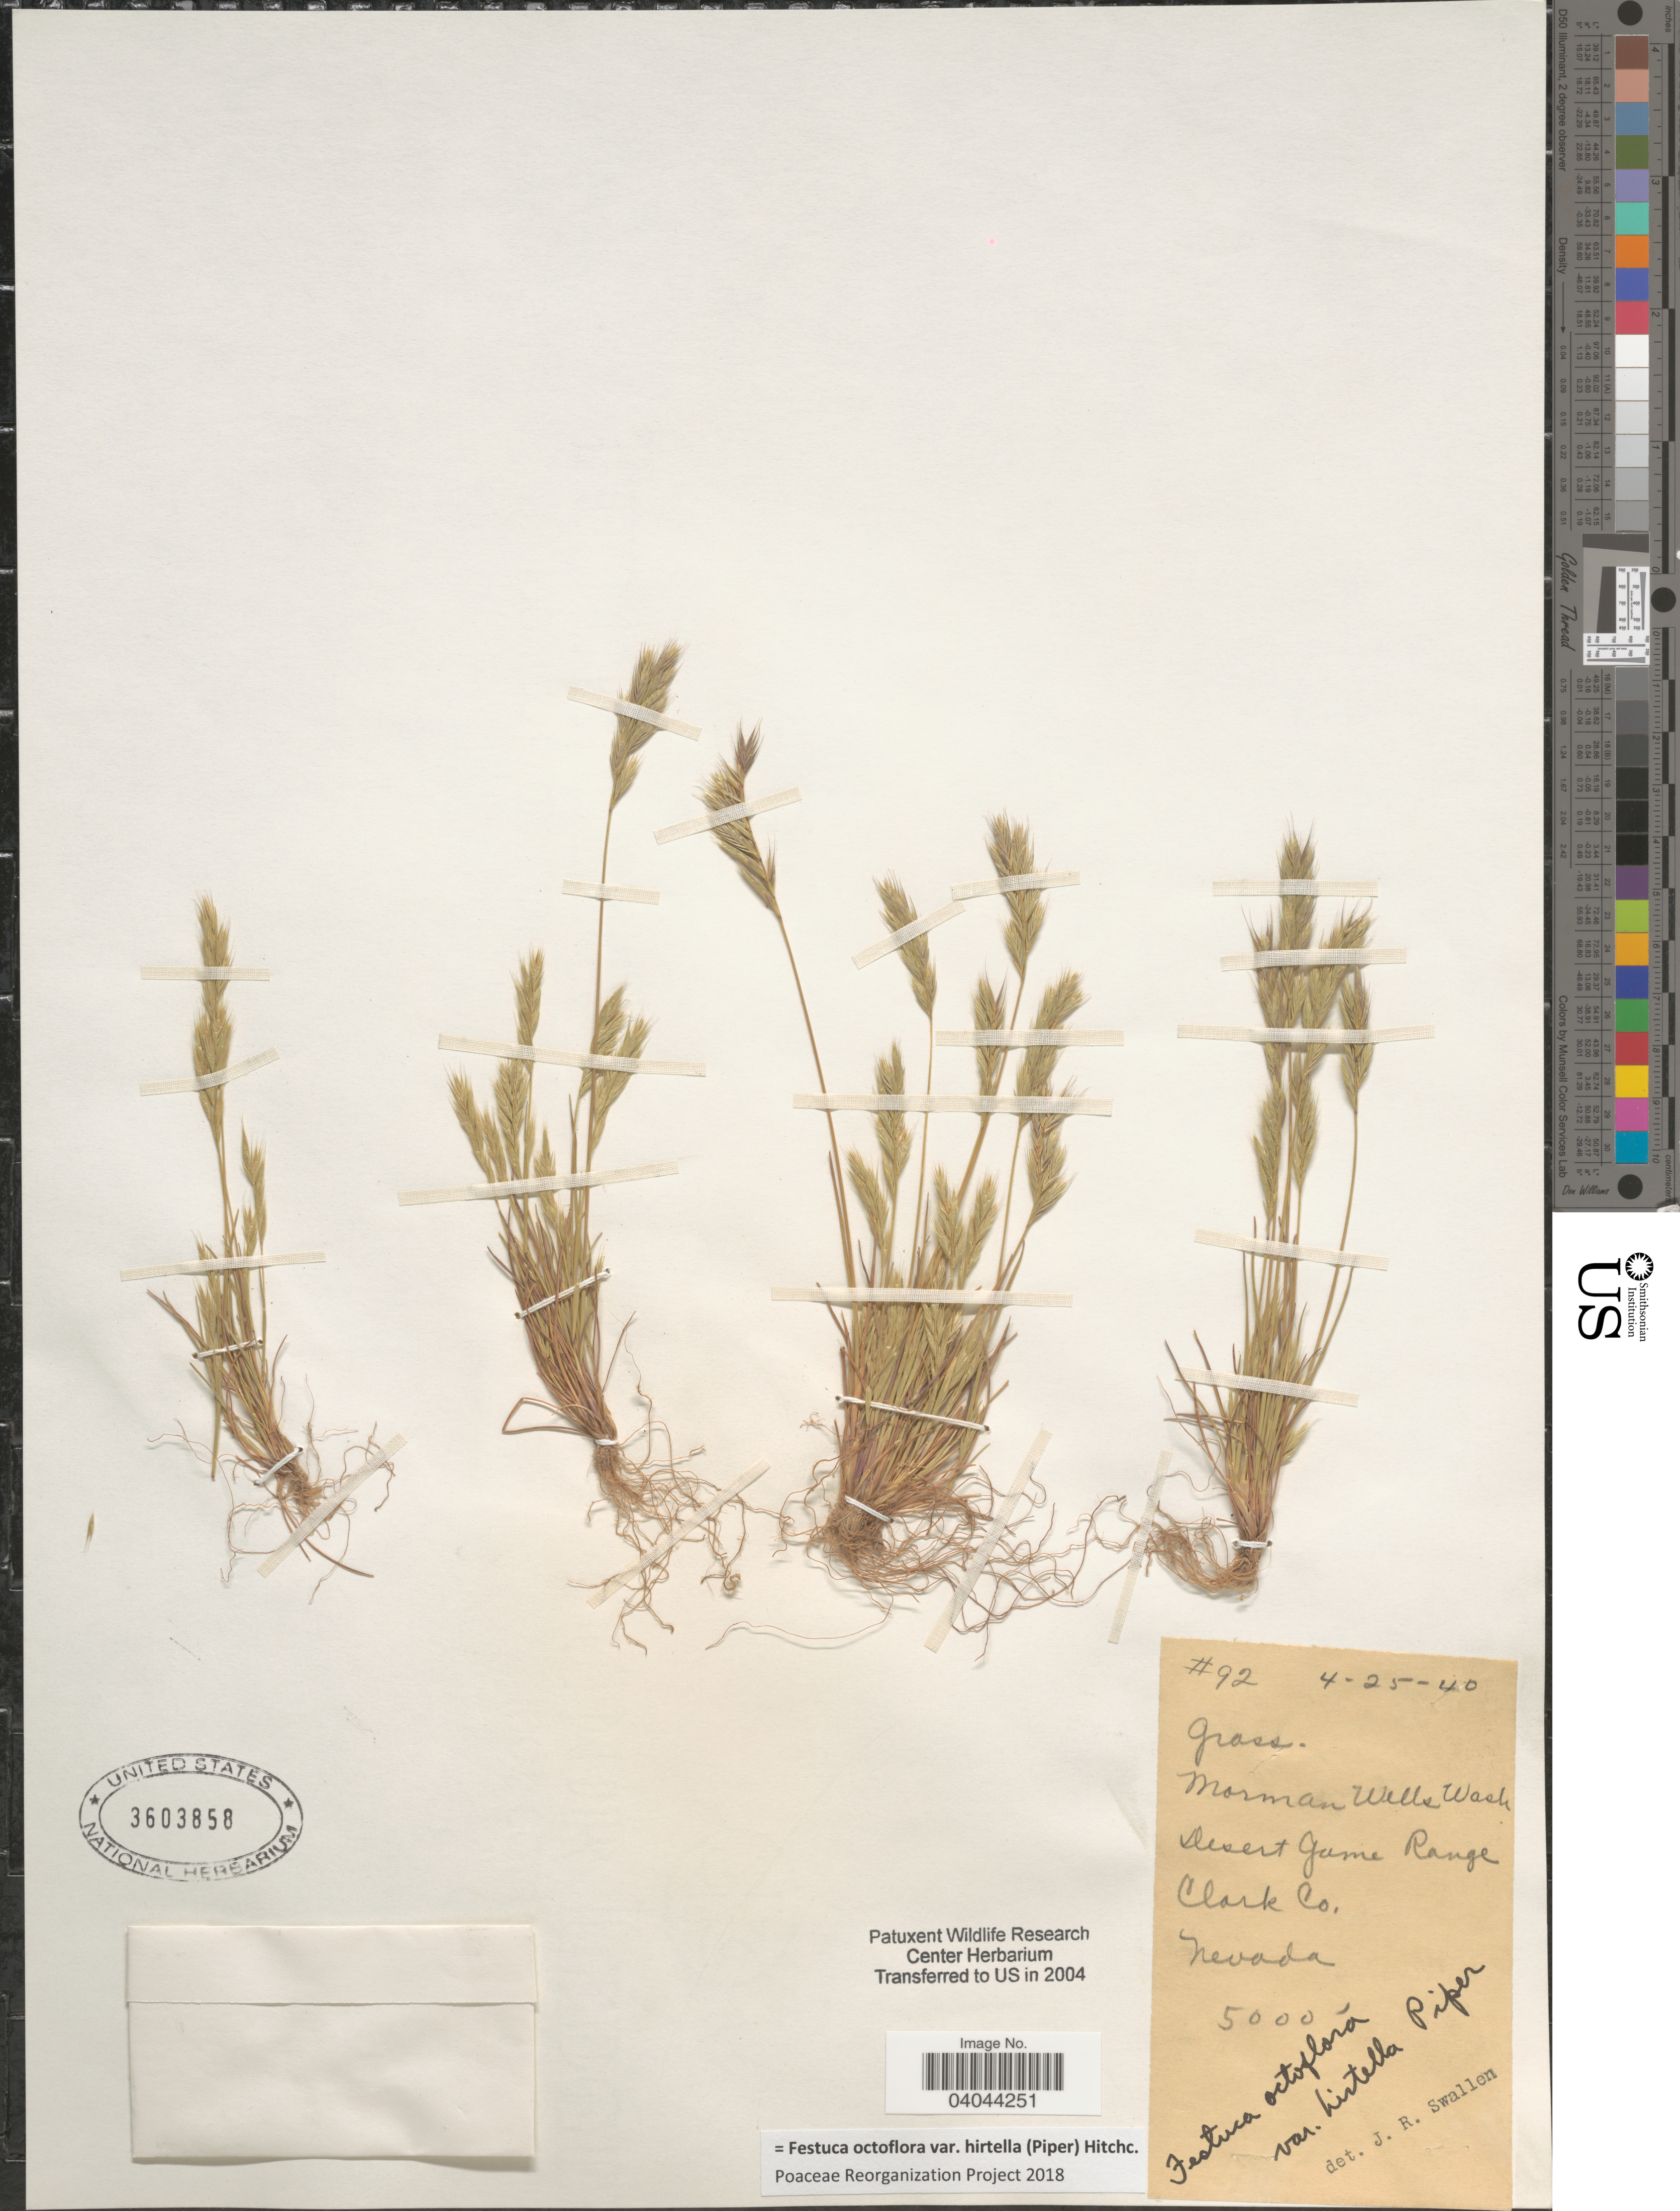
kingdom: Plantae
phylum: Tracheophyta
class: Liliopsida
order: Poales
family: Poaceae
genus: Festuca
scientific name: Festuca octoflora var. hirtella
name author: Piper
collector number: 92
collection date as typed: Transcribed d/m/y: 25/4/40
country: United States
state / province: Nevada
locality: Morman Wills Wash. Desert Game Range. Clark Co.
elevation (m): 1524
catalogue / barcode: US 3603858